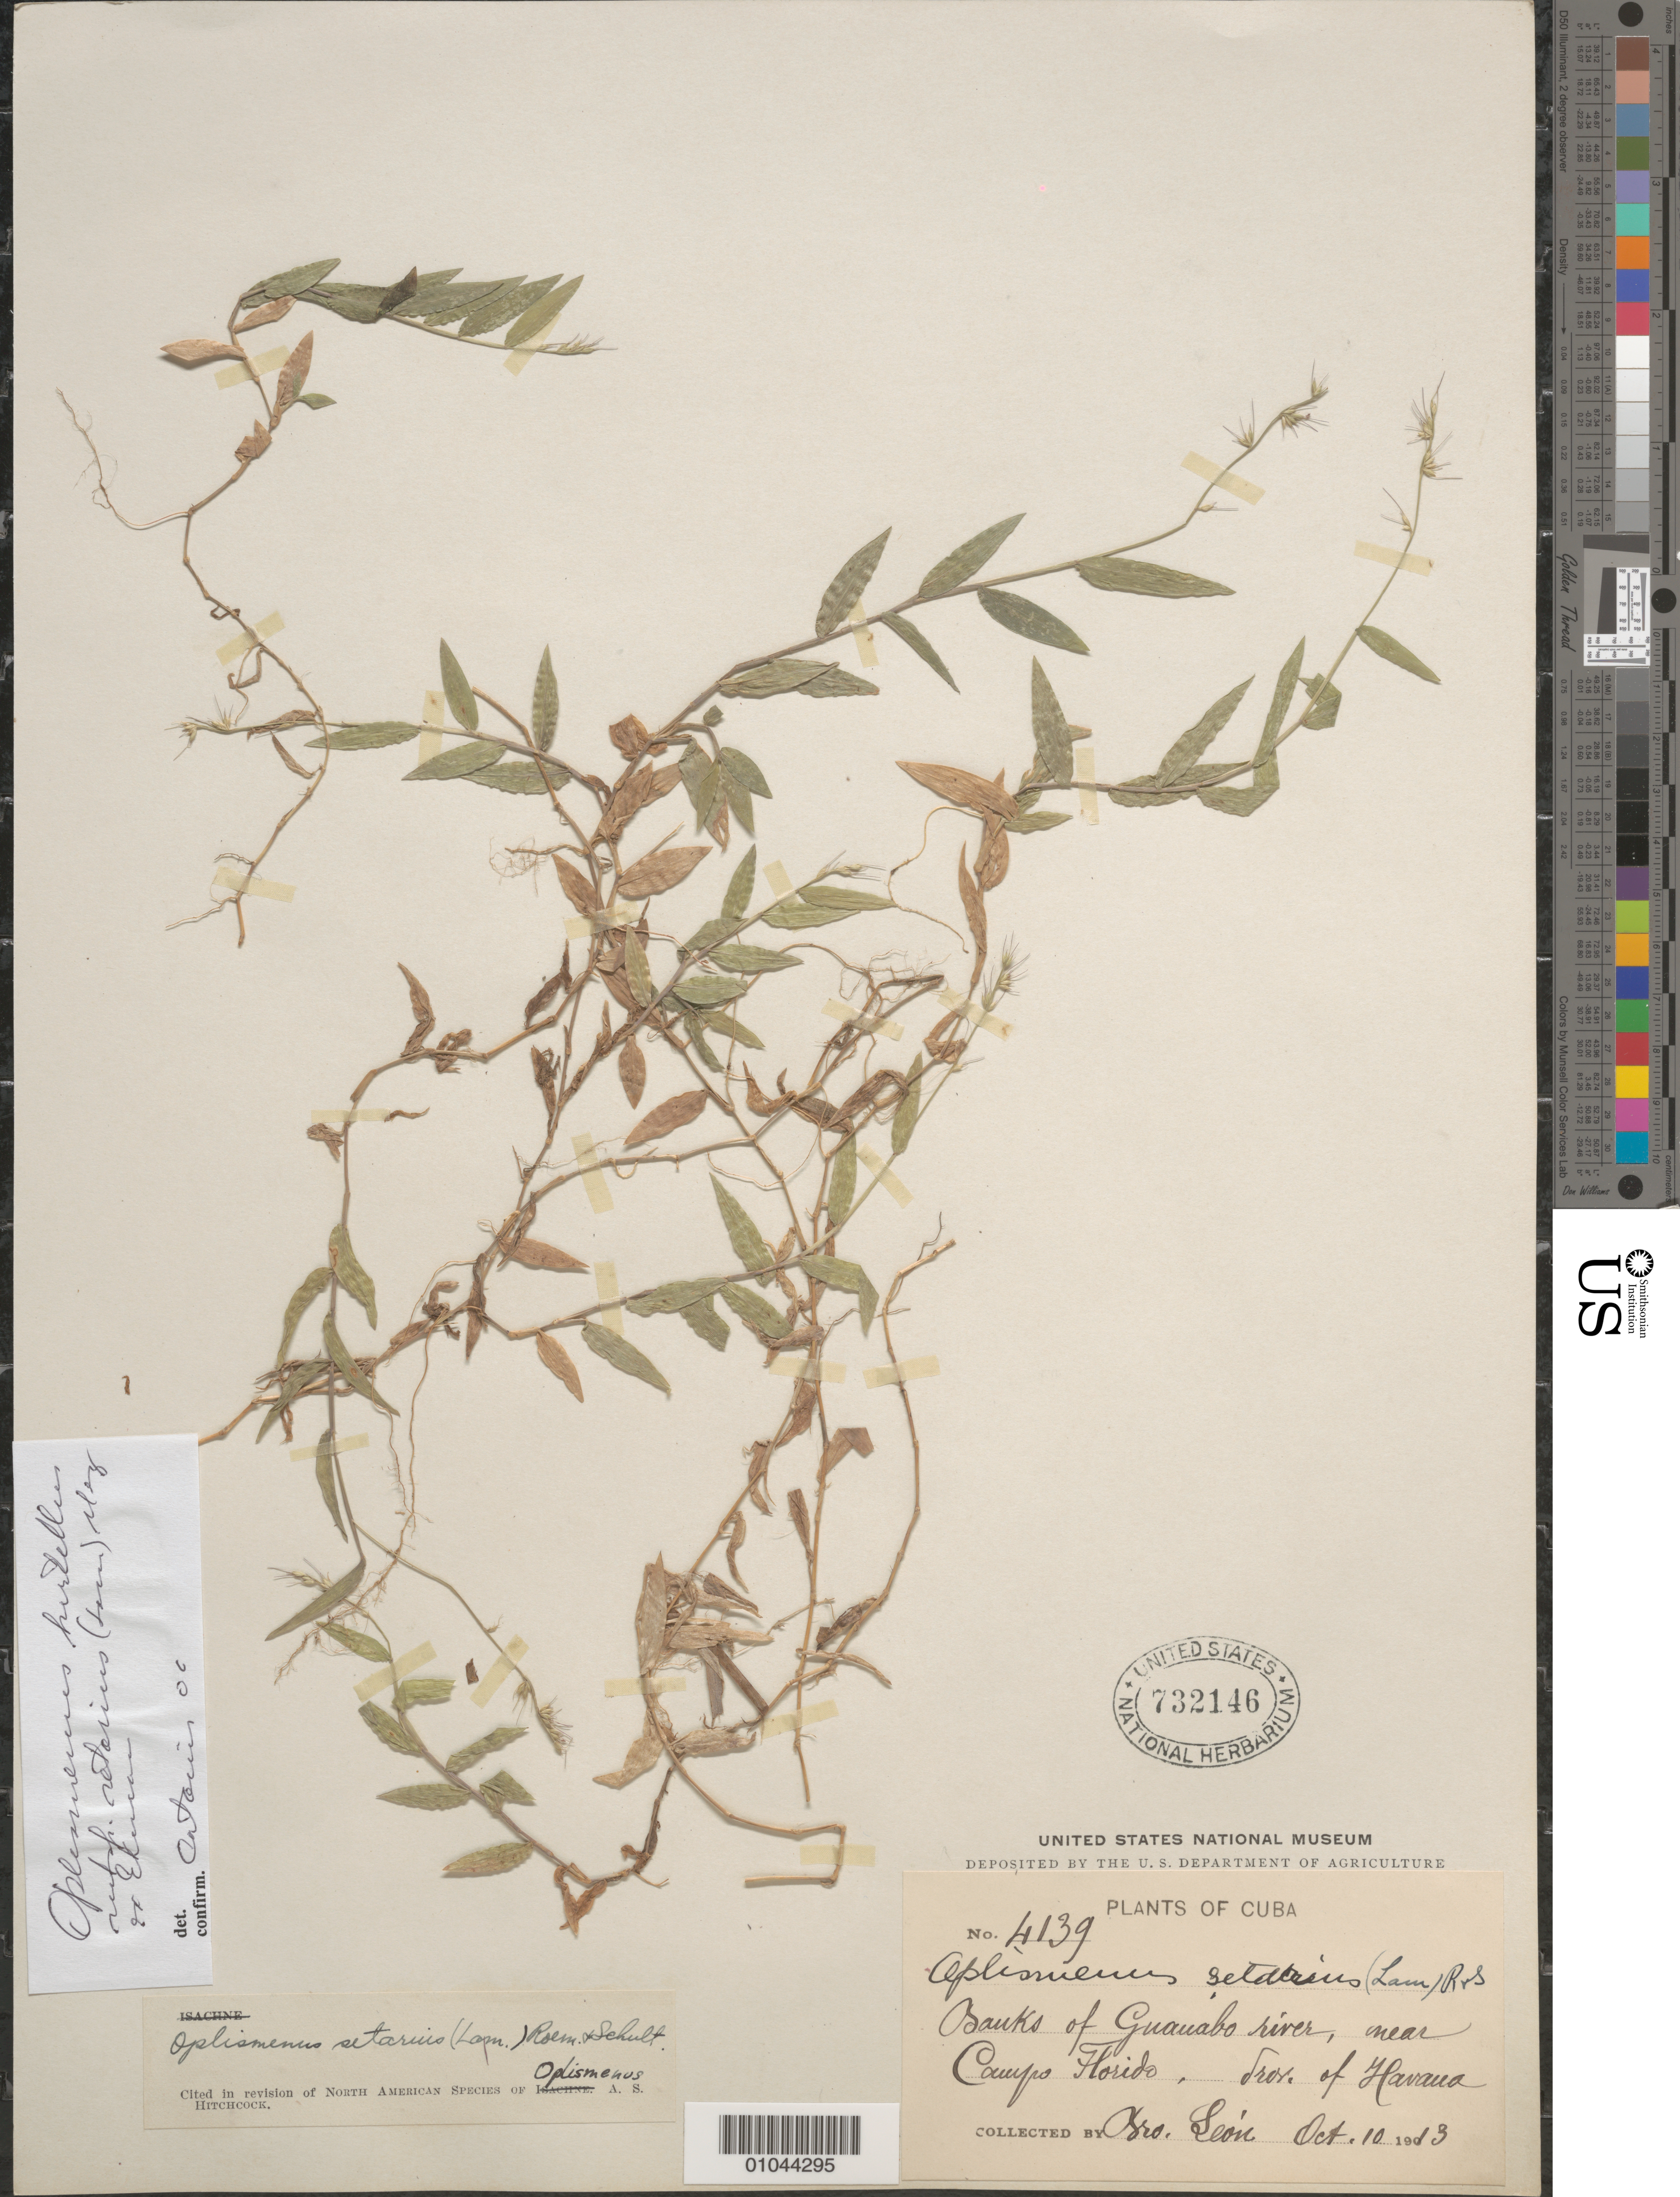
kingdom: Plantae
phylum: Tracheophyta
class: Liliopsida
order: Poales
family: Poaceae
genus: Oplismenus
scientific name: Oplismenus setarius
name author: (Lam.) Roem. & Schult.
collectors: Bro. León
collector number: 4139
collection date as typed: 10 Oct 1913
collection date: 1913-10-10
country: Cuba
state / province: La Habana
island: Cuba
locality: Banks of Guanabo river, near Campo Florido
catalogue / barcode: US 732146